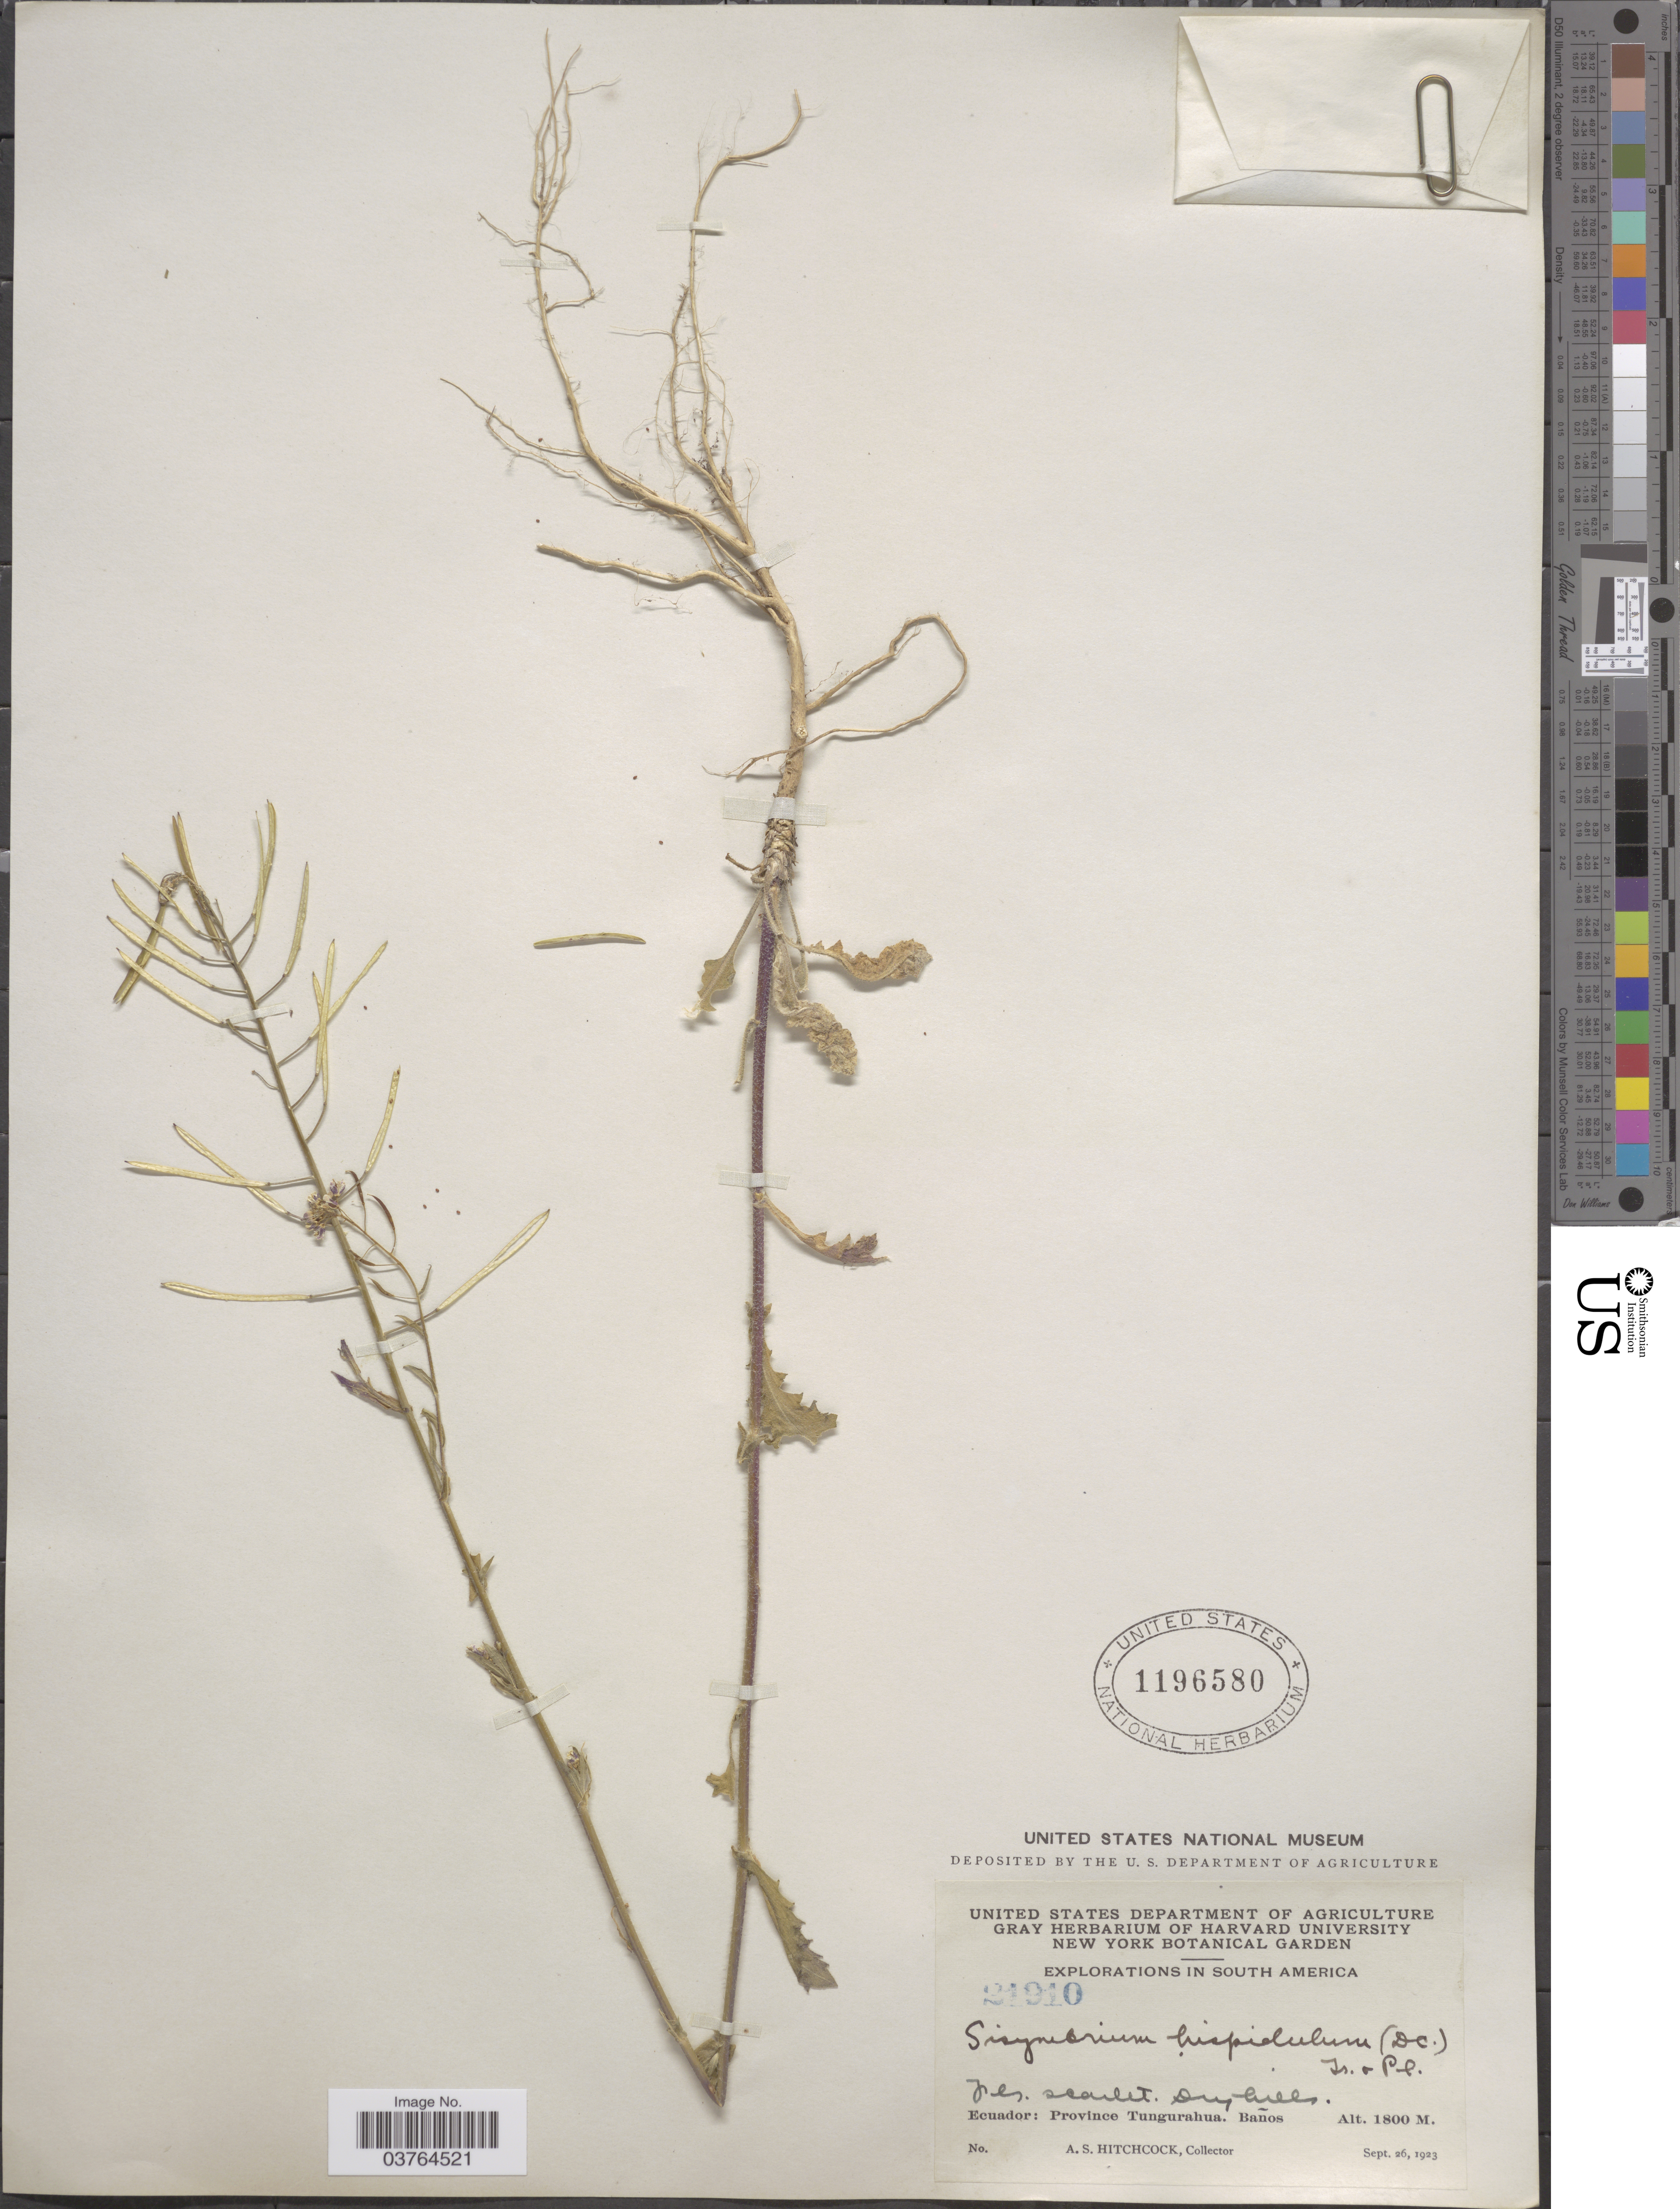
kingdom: Plantae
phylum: Tracheophyta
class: Magnoliopsida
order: Brassicales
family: Brassicaceae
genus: Exhalimolobos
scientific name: Exhalimolobos hispidulus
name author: (DC.) Al-Shehbaz & C.D. Bailey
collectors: A. S. Hitchcock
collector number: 21910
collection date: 1923-09-26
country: Ecuador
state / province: Tungurahua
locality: Baños.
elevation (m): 1800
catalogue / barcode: US 1196580